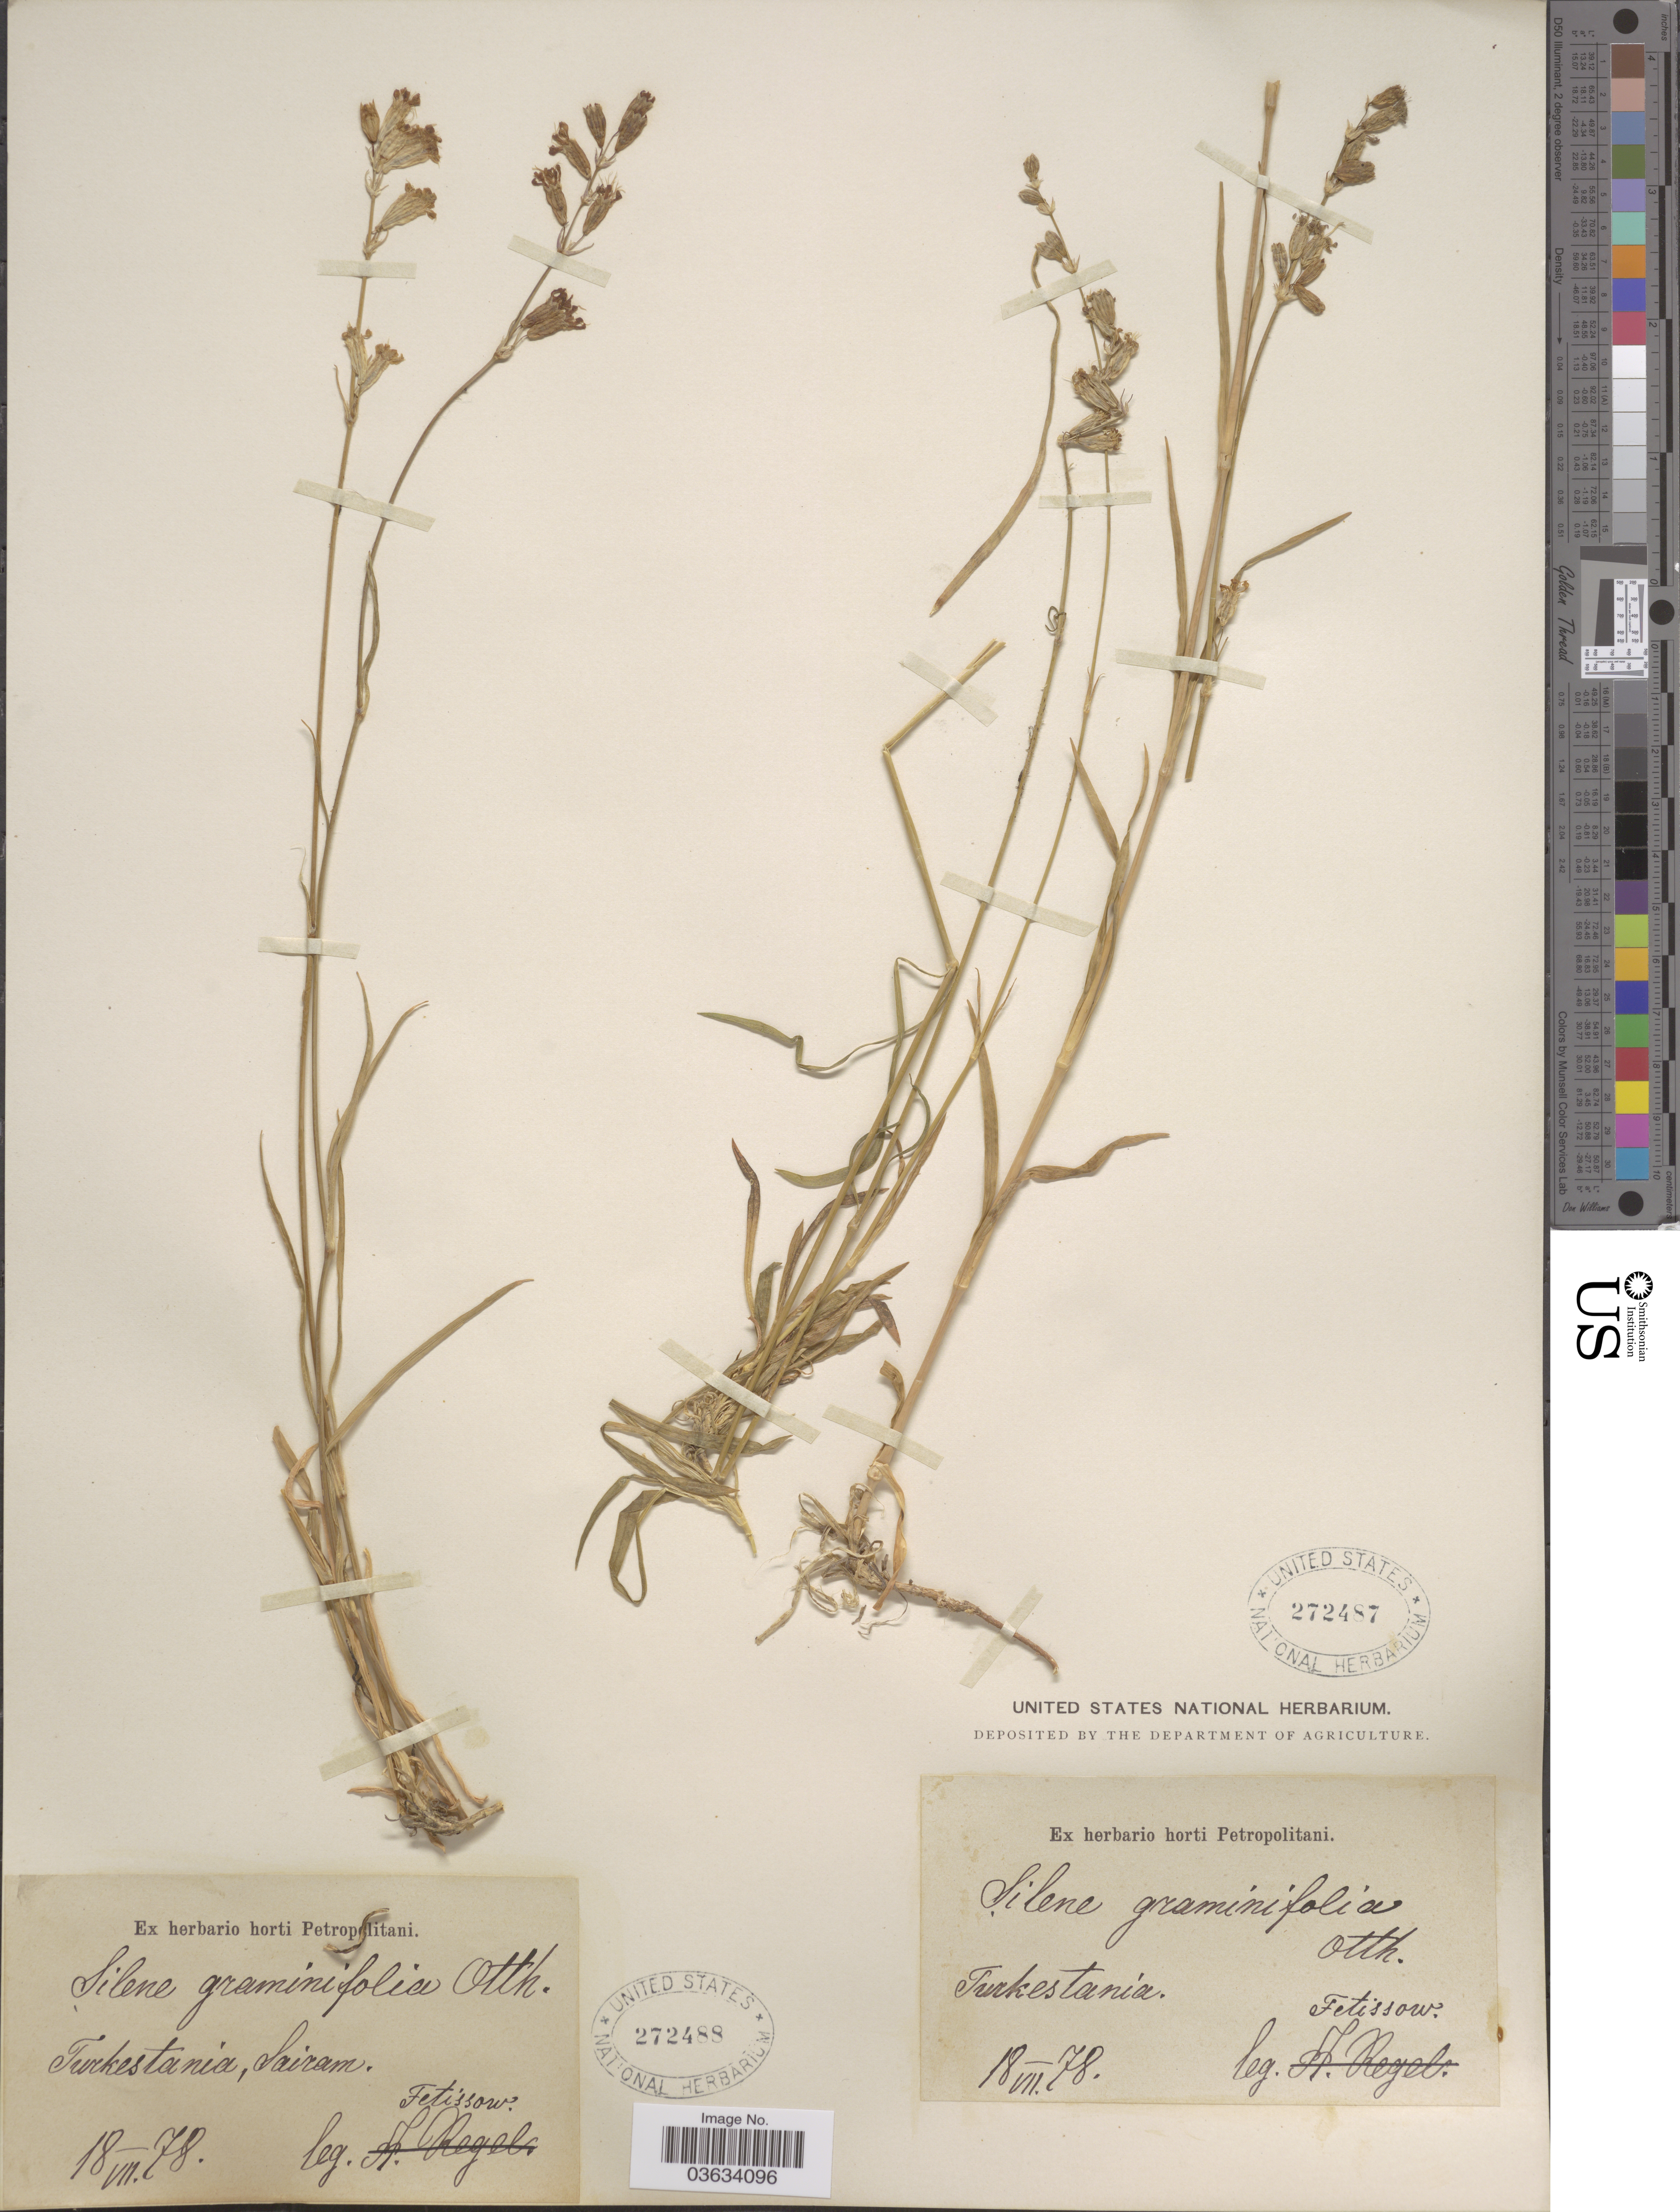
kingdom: Plantae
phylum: Tracheophyta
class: Magnoliopsida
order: Caryophyllales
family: Caryophyllaceae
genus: Silene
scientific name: Silene graminifolia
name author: Otth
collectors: -. Fetissow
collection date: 1878-07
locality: Turkestania.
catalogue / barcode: US 272487-2